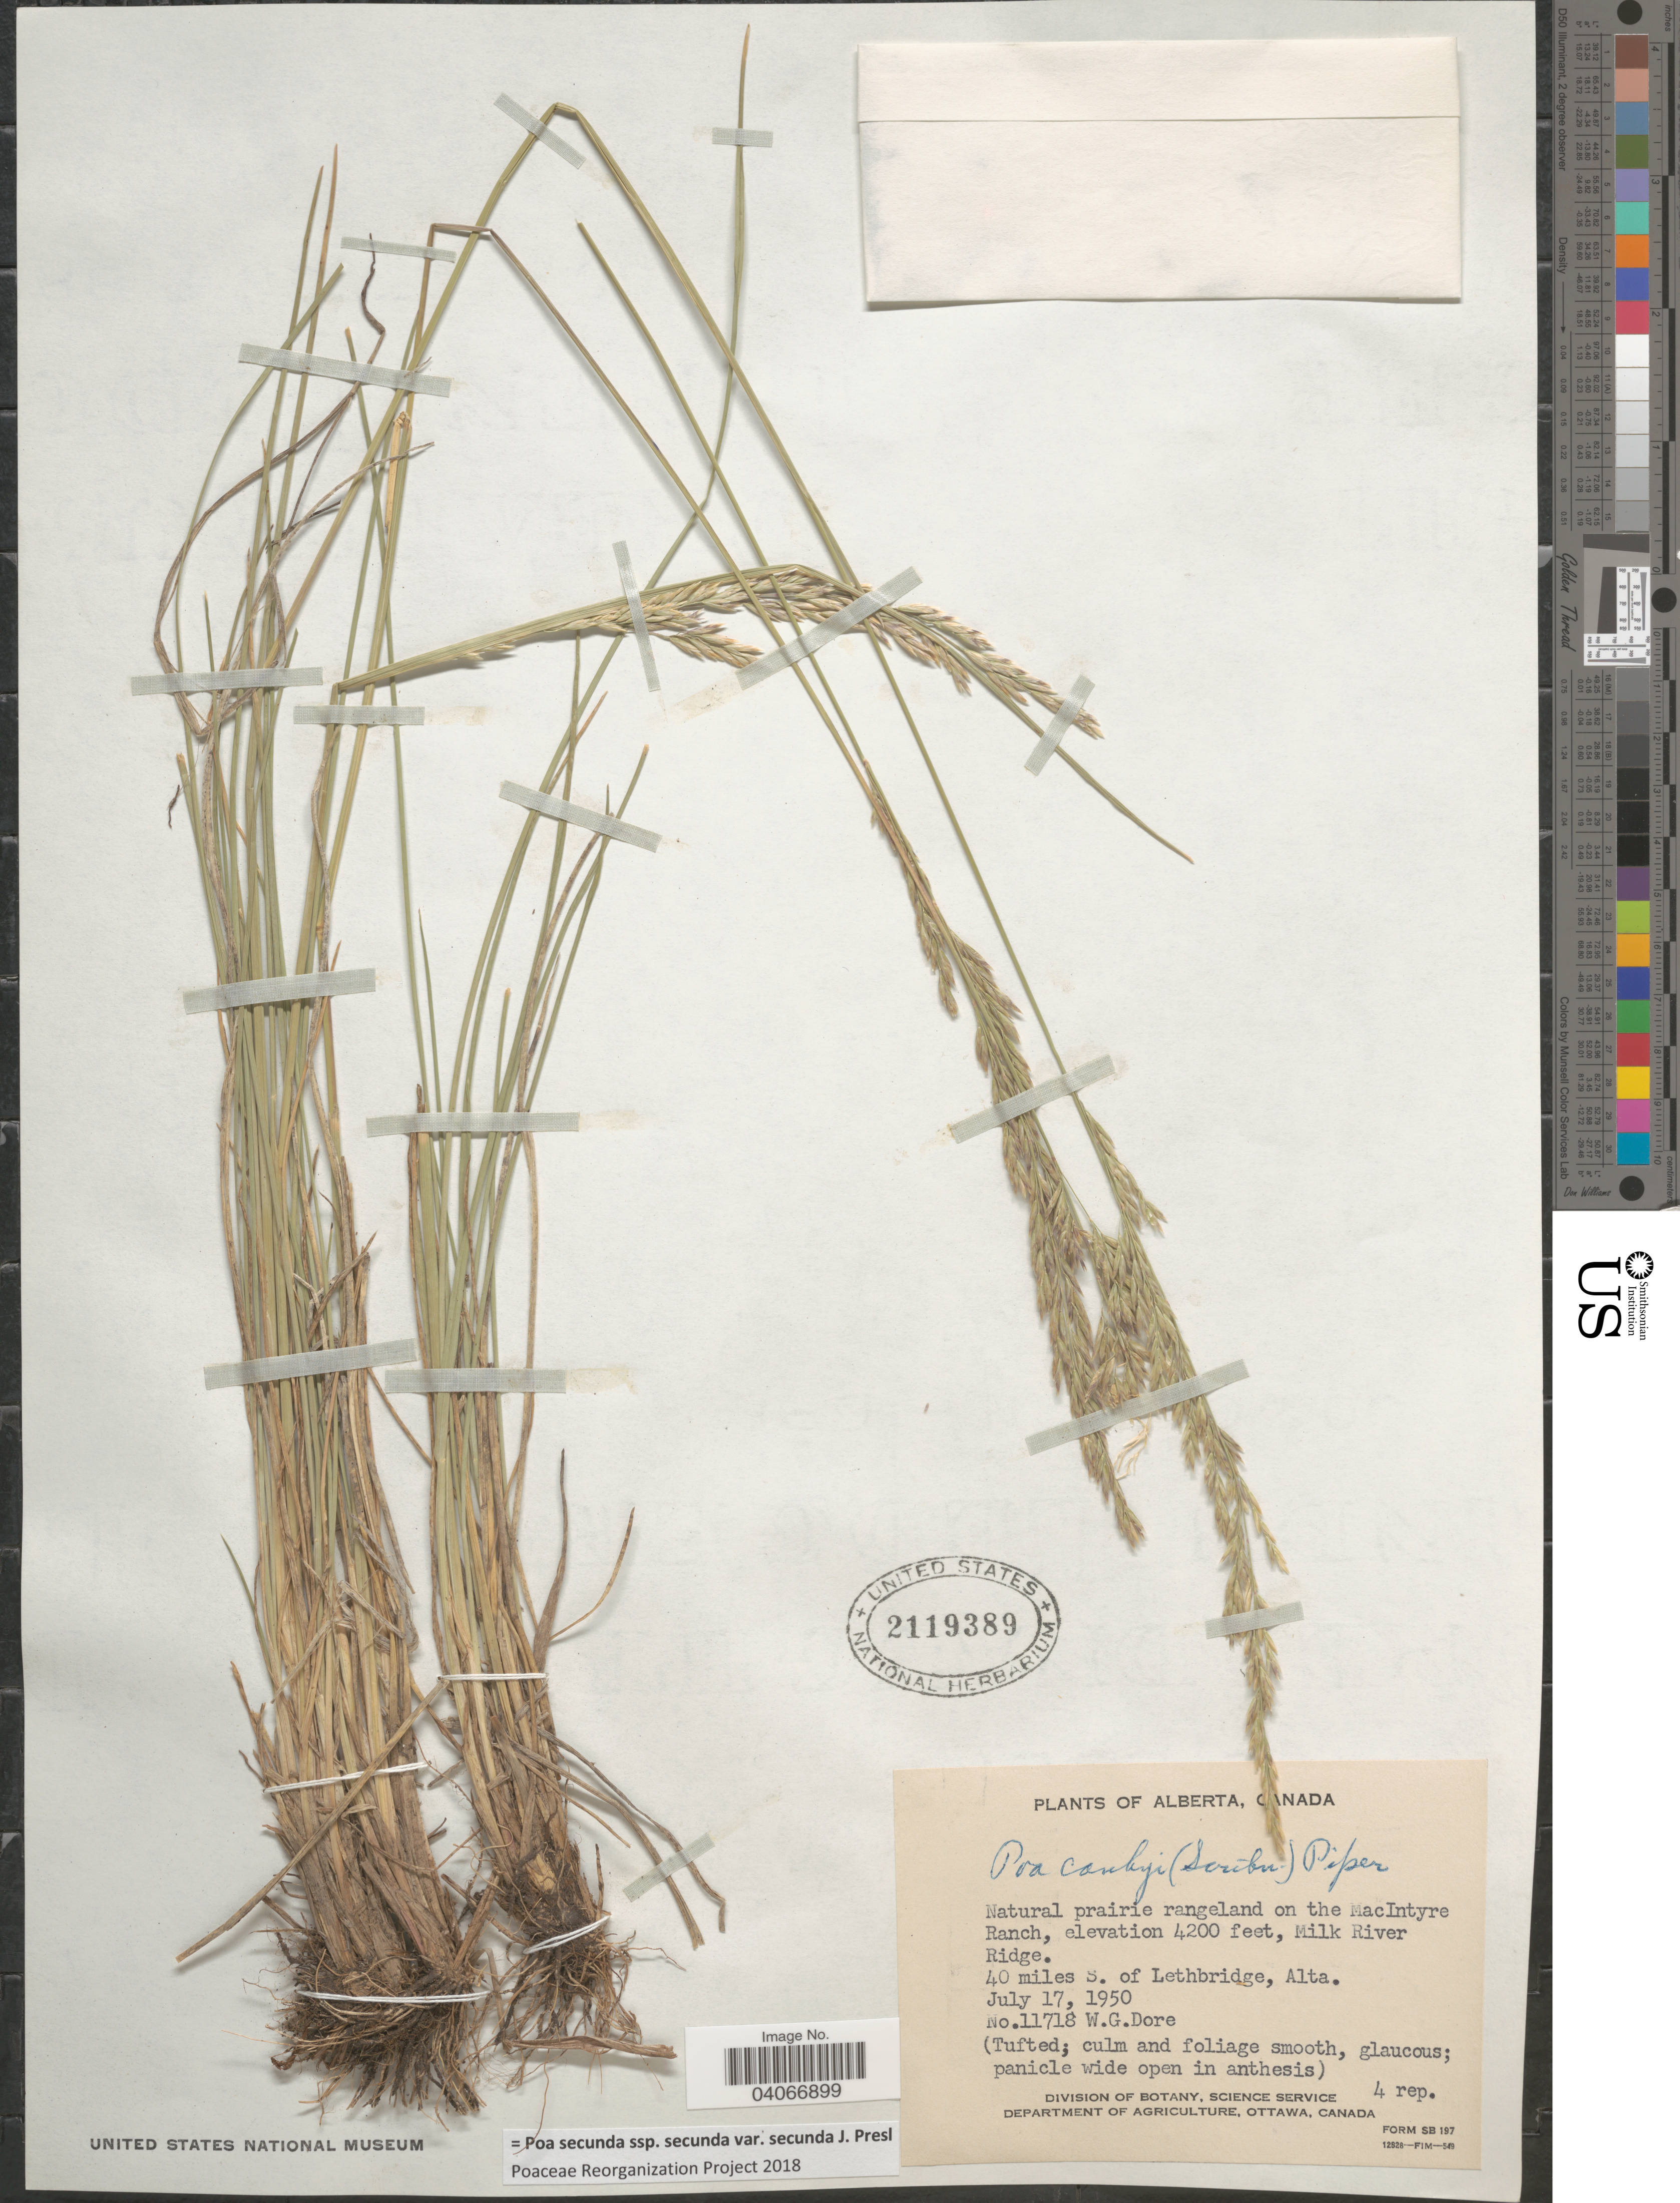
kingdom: Plantae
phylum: Tracheophyta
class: Liliopsida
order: Poales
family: Poaceae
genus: Poa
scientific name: Poa secunda subsp. secunda var. secunda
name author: J. Presl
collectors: W. Dore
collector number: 11718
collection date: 1950-07-17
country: Canada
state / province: Alberta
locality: Natural prairie rangeland on the MacIntyre Ranch, Milk River Ridge. 40 miles S. of Lethbridge, Alta.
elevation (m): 1280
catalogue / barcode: US 2119389